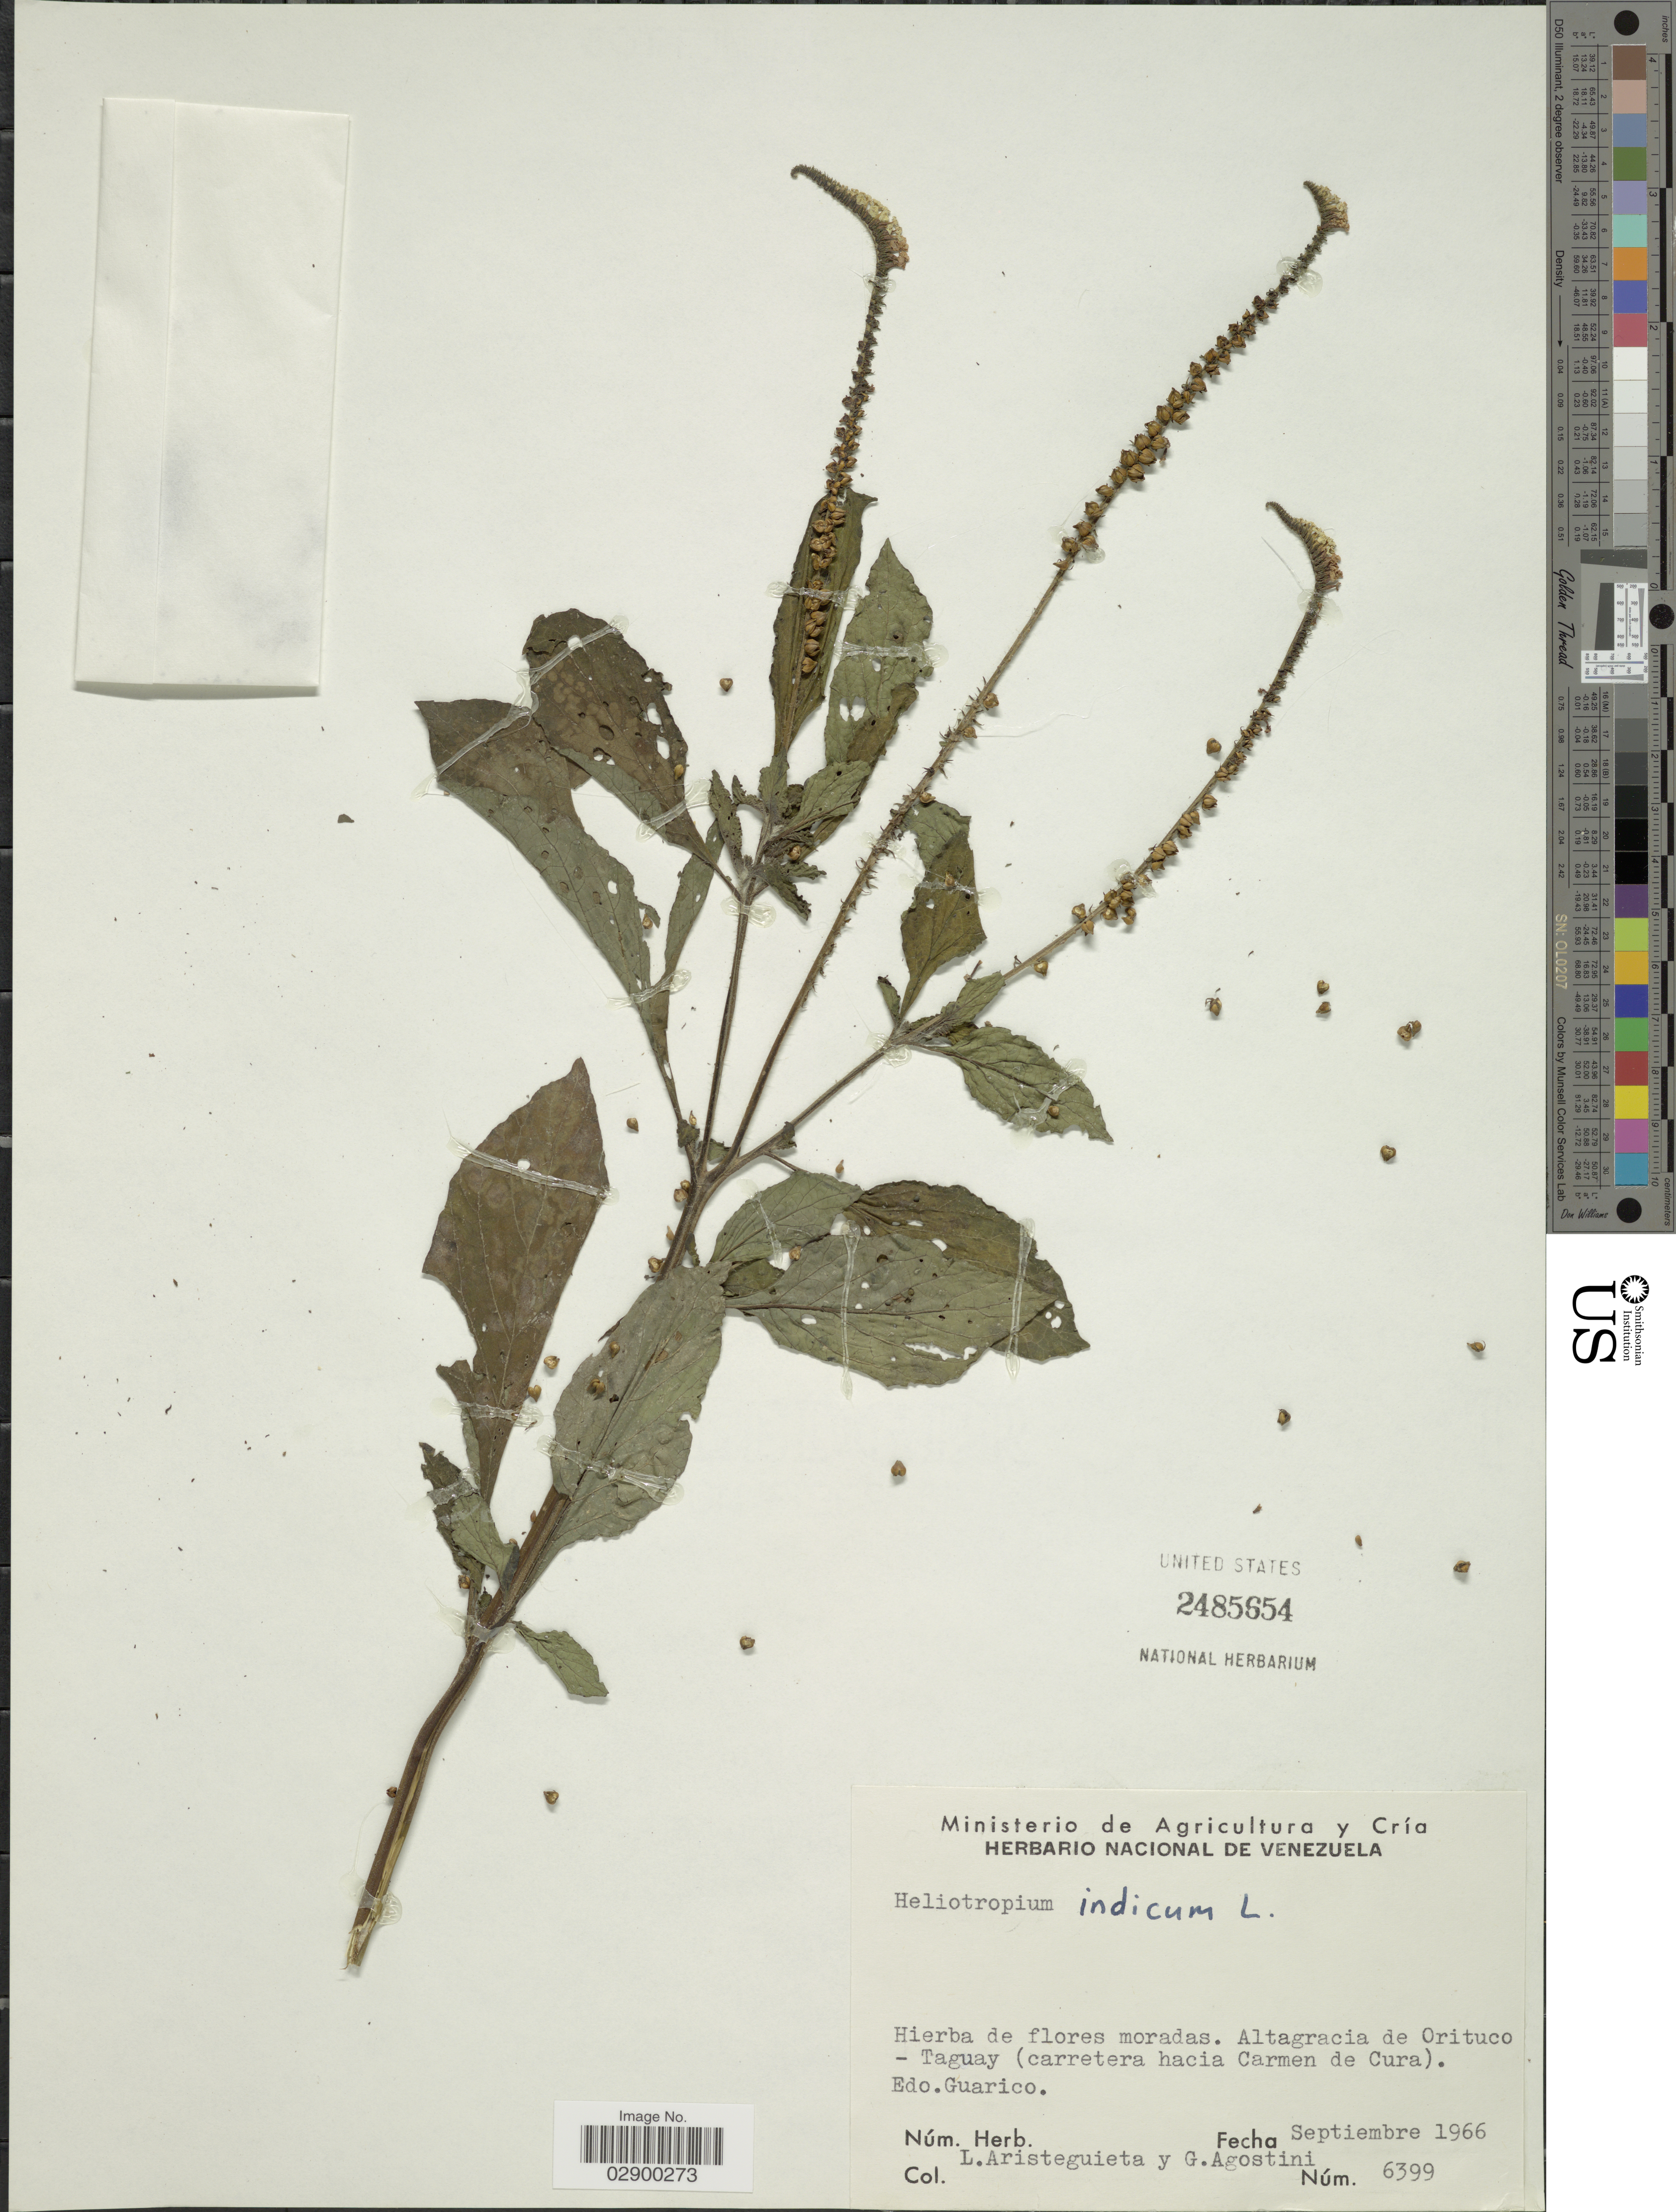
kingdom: Plantae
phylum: Tracheophyta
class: Magnoliopsida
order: Boraginales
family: Heliotropiaceae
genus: Heliotropium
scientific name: Heliotropium indicum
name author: L.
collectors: L. Aristeguieta & G. Agostini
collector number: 6399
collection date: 1966-09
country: Venezuela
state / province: Guárico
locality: Hierba de flores moradas, Altagracia de Orituco - Taguay (carretera hacia Carmen de Cura), Edo. Guarico.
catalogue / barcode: US 2485654